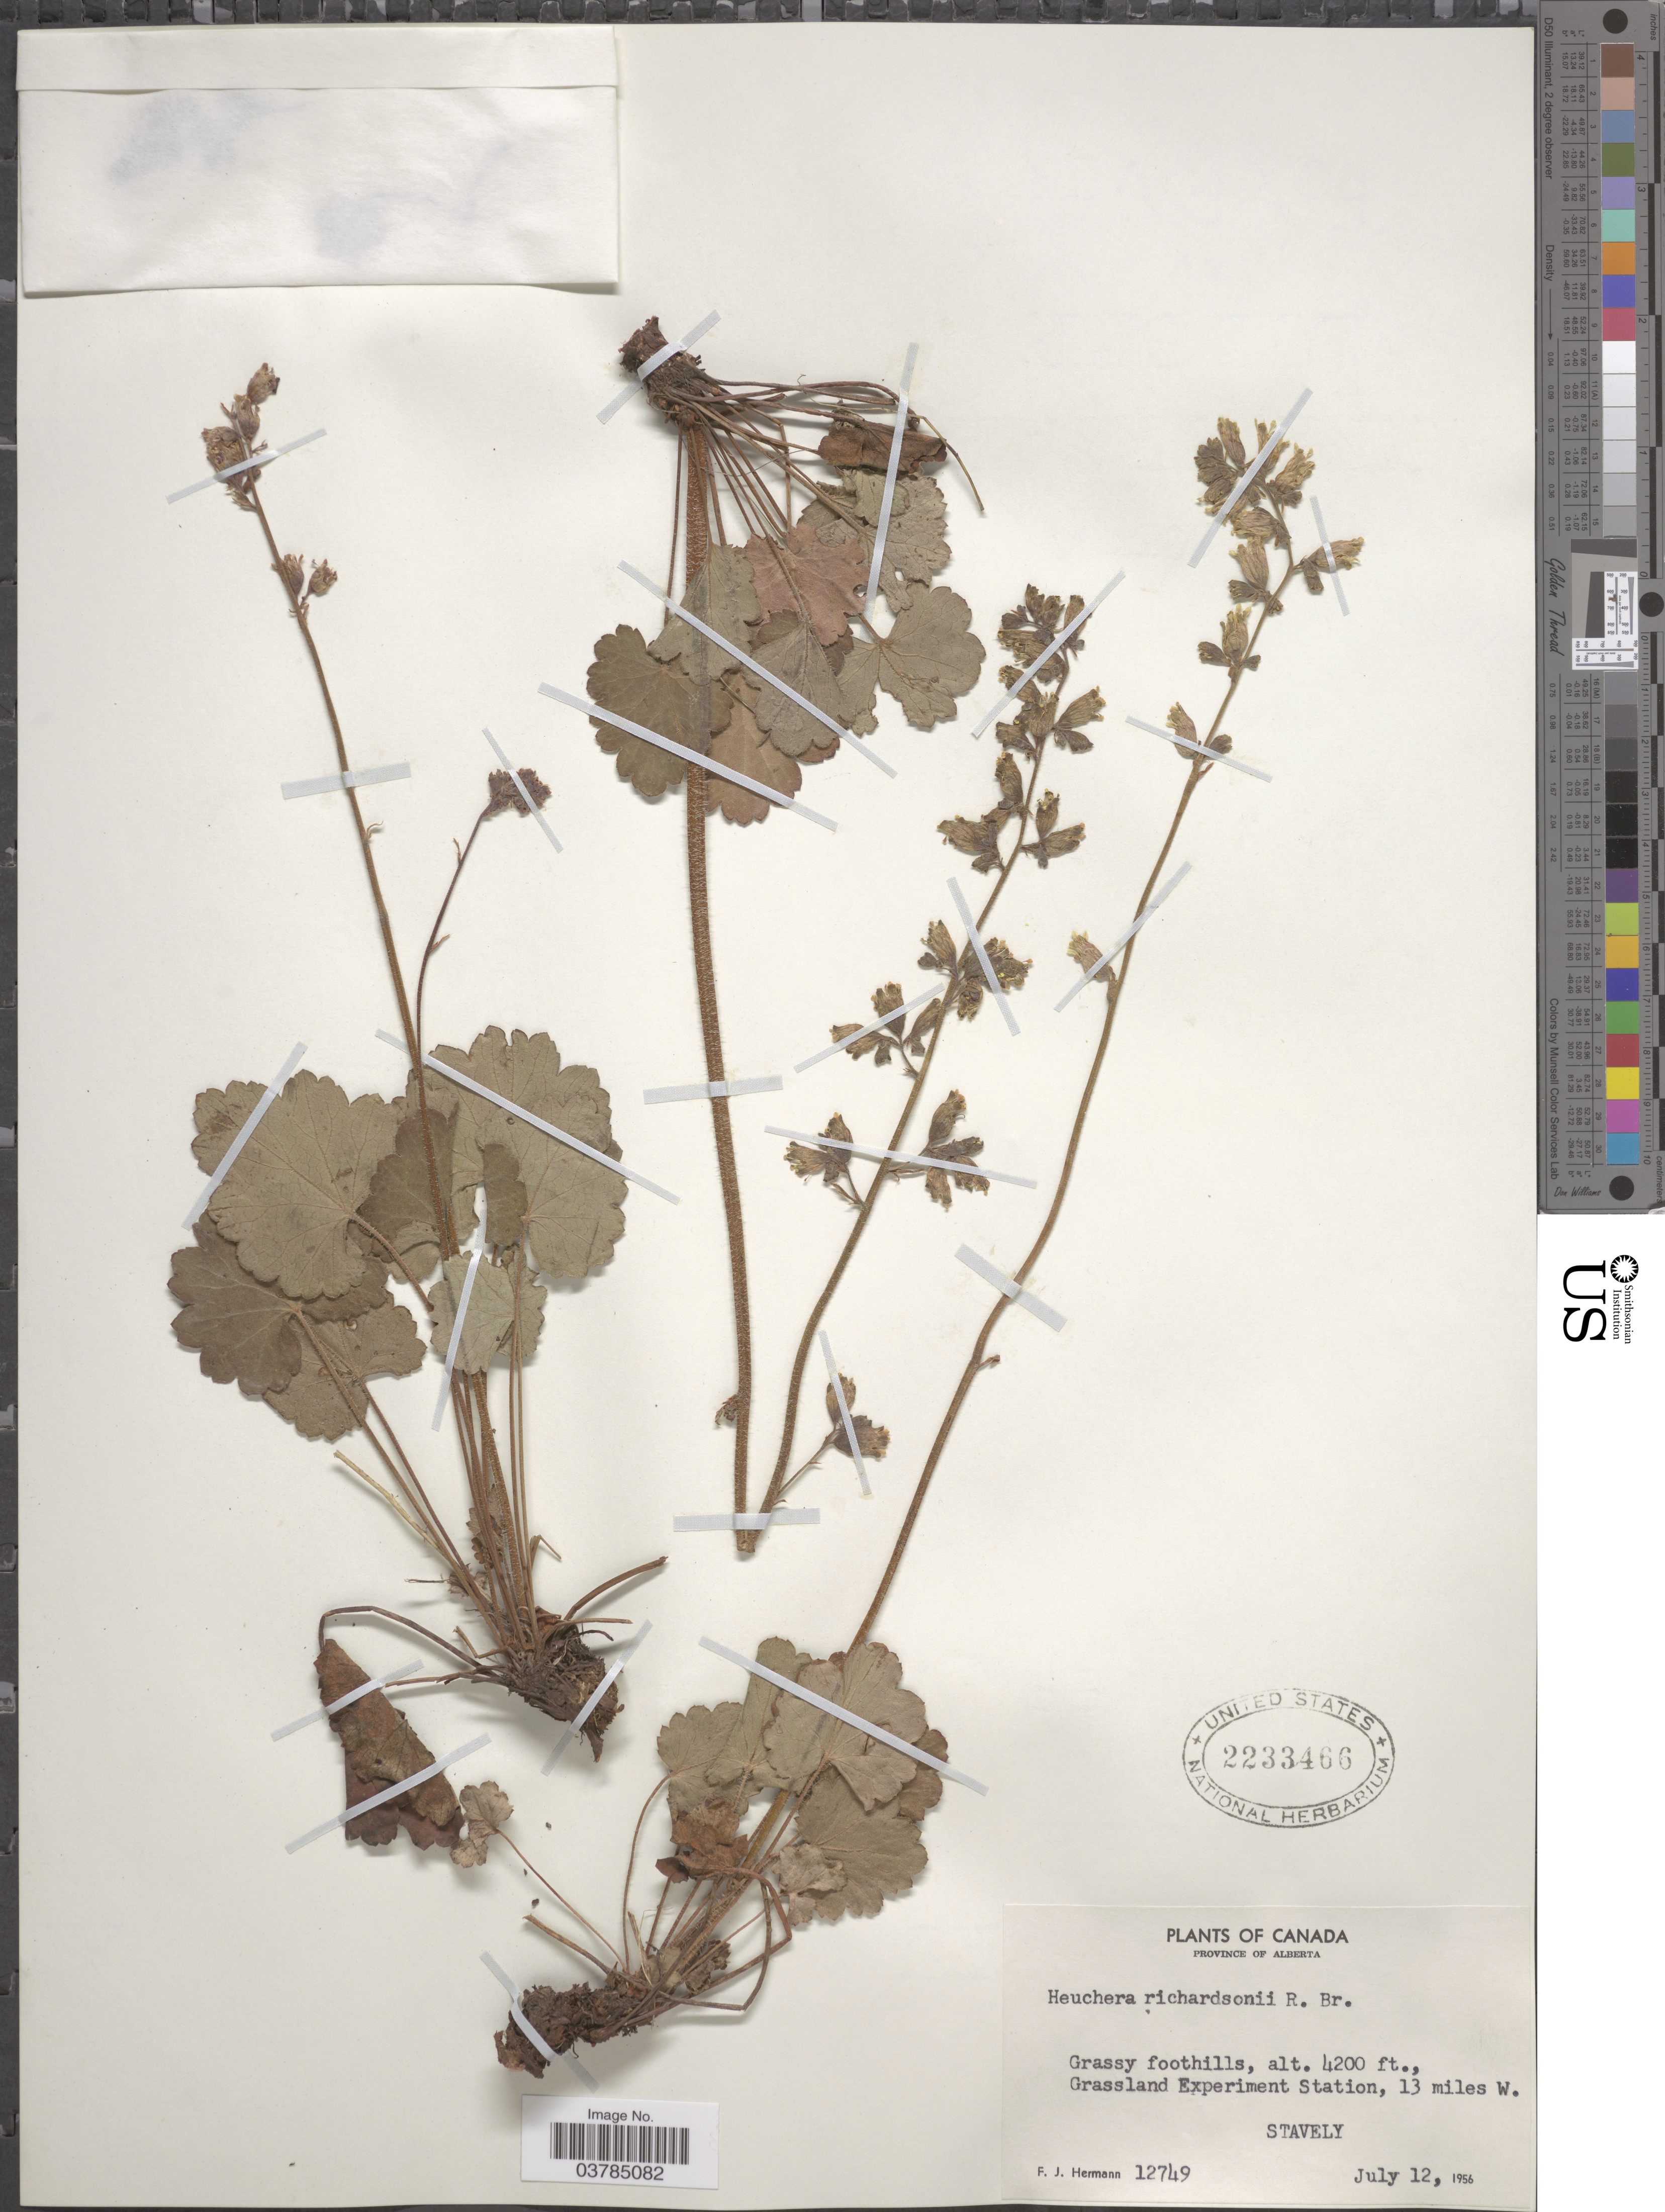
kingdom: Plantae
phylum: Tracheophyta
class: Magnoliopsida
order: Saxifragales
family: Saxifragaceae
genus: Heuchera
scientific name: Heuchera richardsonii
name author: R. Br.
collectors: F. J. Hermann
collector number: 12749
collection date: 1956-07-12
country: Canada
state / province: Alberta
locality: Grassy foothills. Grassland Experiment Station, 13 miles W. Stavely.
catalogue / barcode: US 2233466